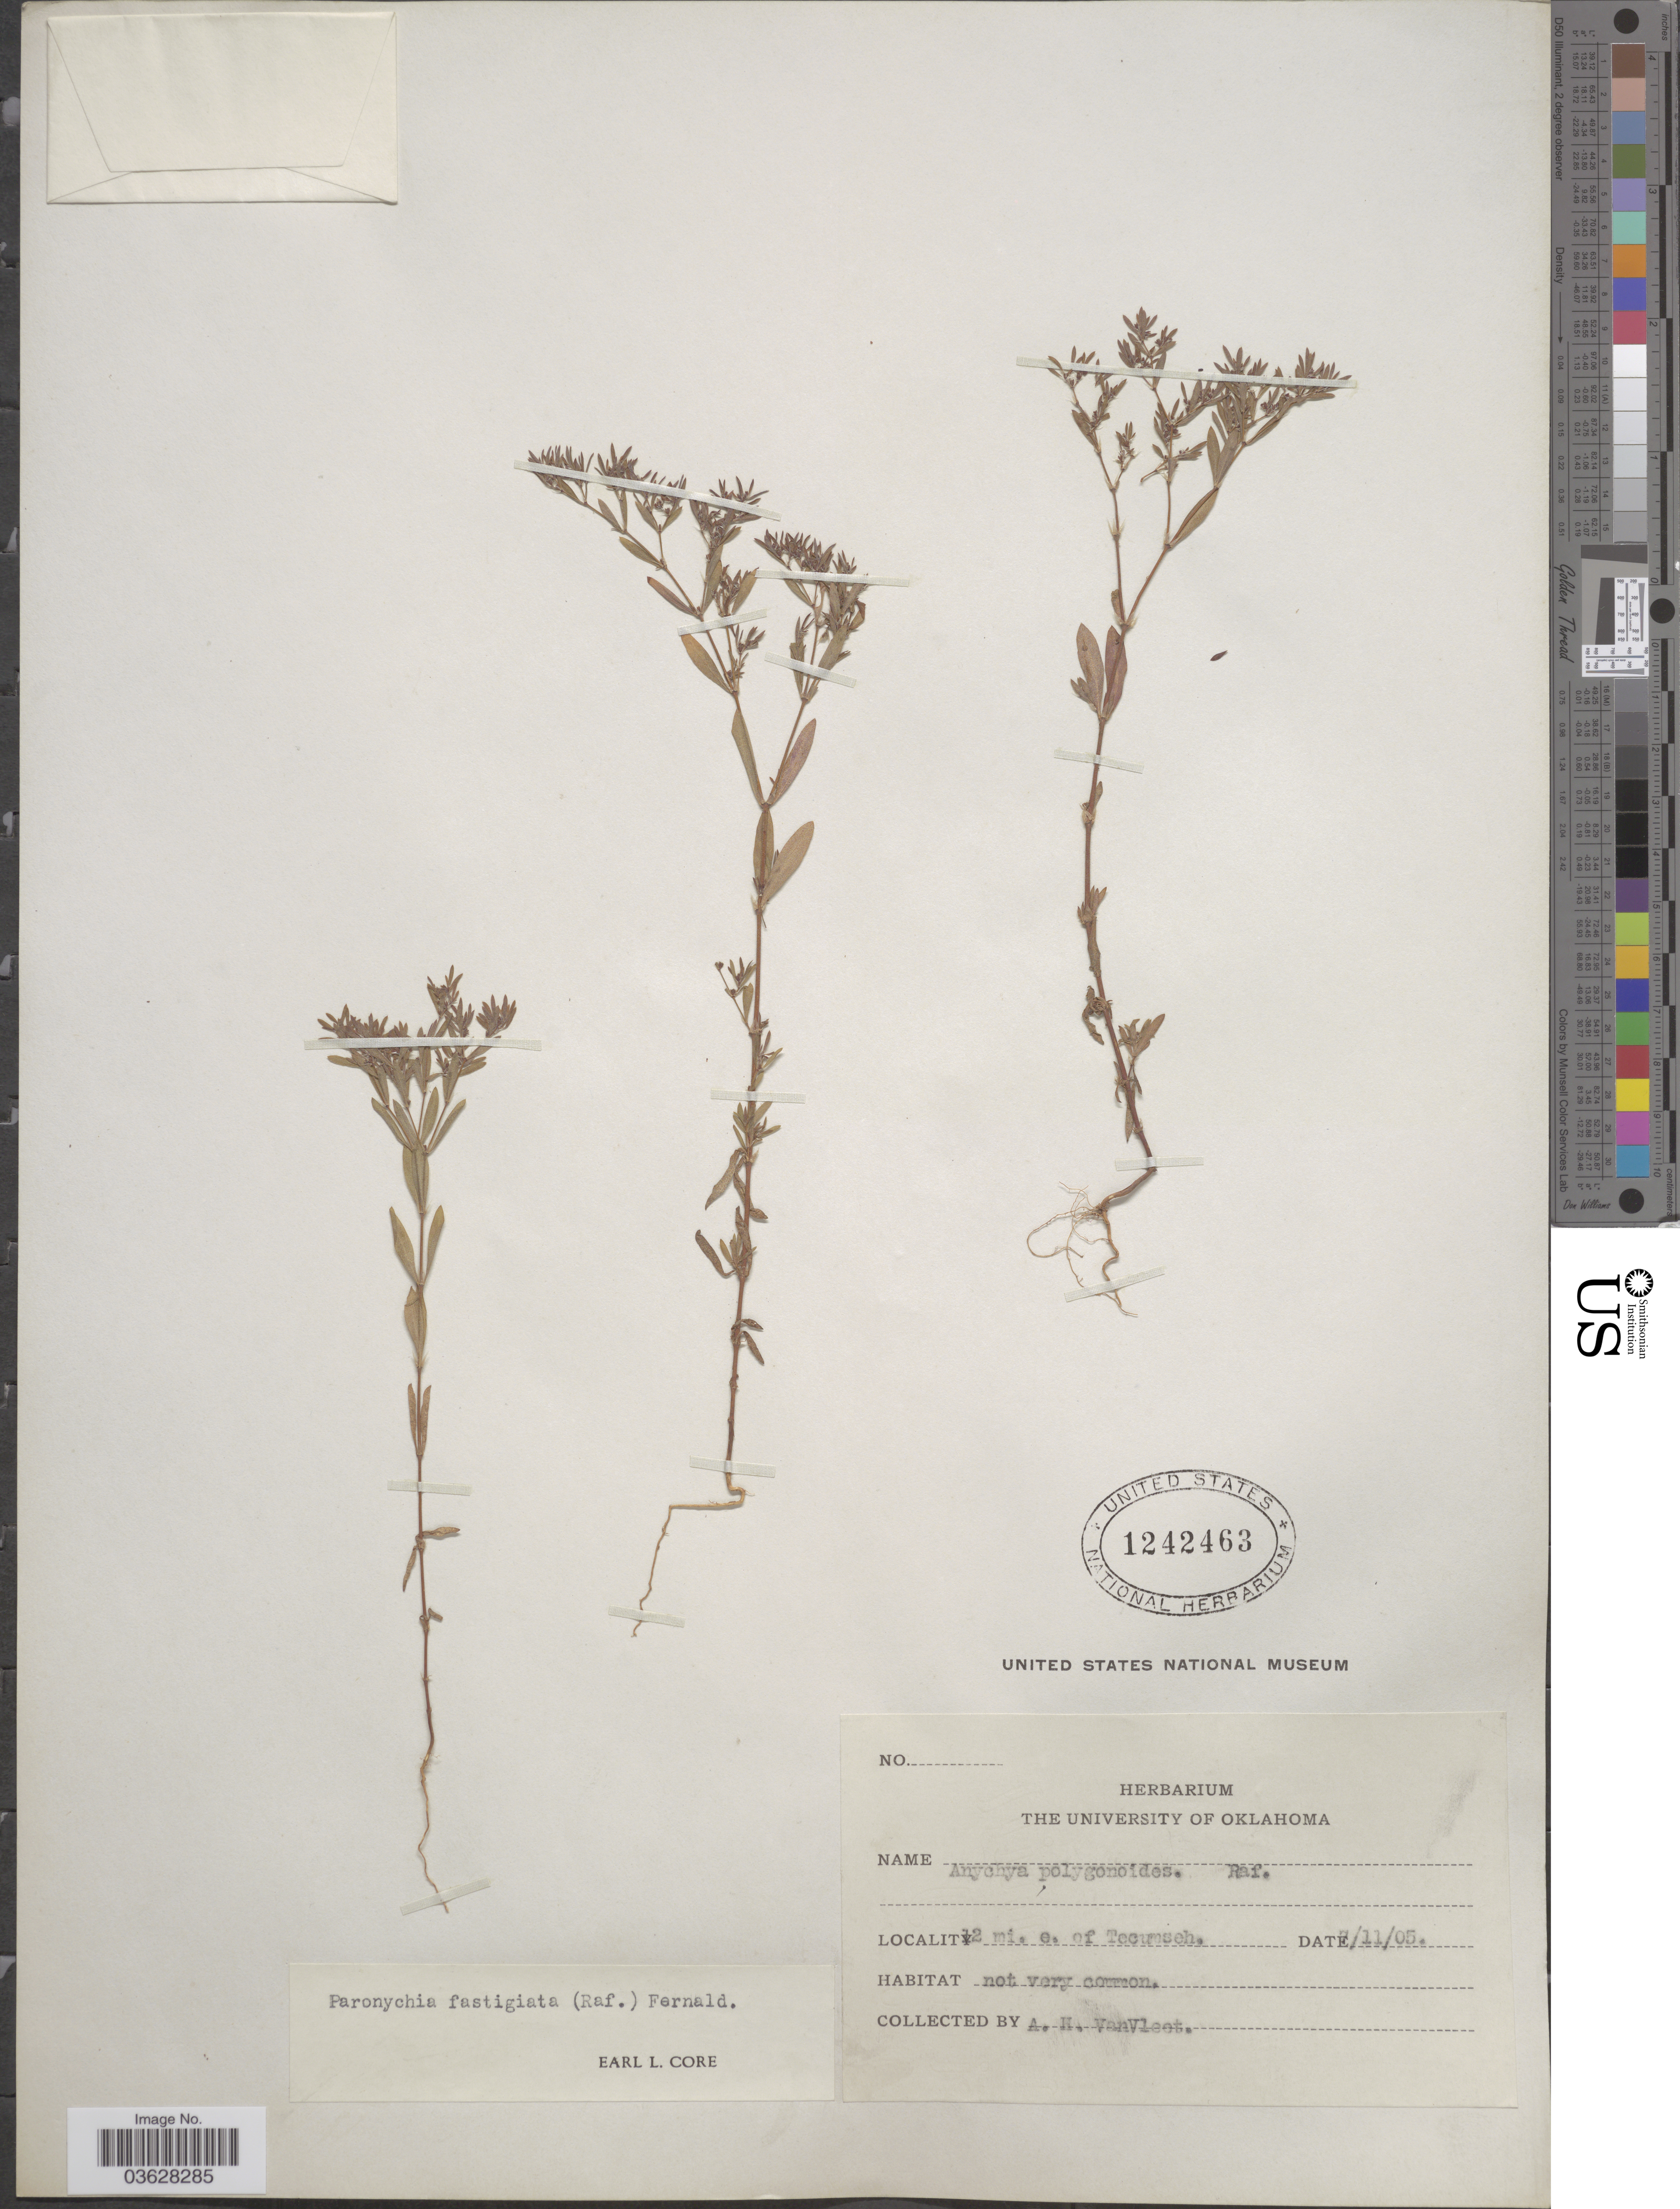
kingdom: Plantae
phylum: Tracheophyta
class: Magnoliopsida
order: Caryophyllales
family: Caryophyllaceae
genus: Paronychia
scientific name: Paronychia fastigiata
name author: (Raf.) Fernald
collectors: A. H. Van Vleet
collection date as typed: Transcribed d/m/y: 11/7/5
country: United States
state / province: Oklahoma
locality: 12 mi. e. of Tecumseh.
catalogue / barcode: US 1242463